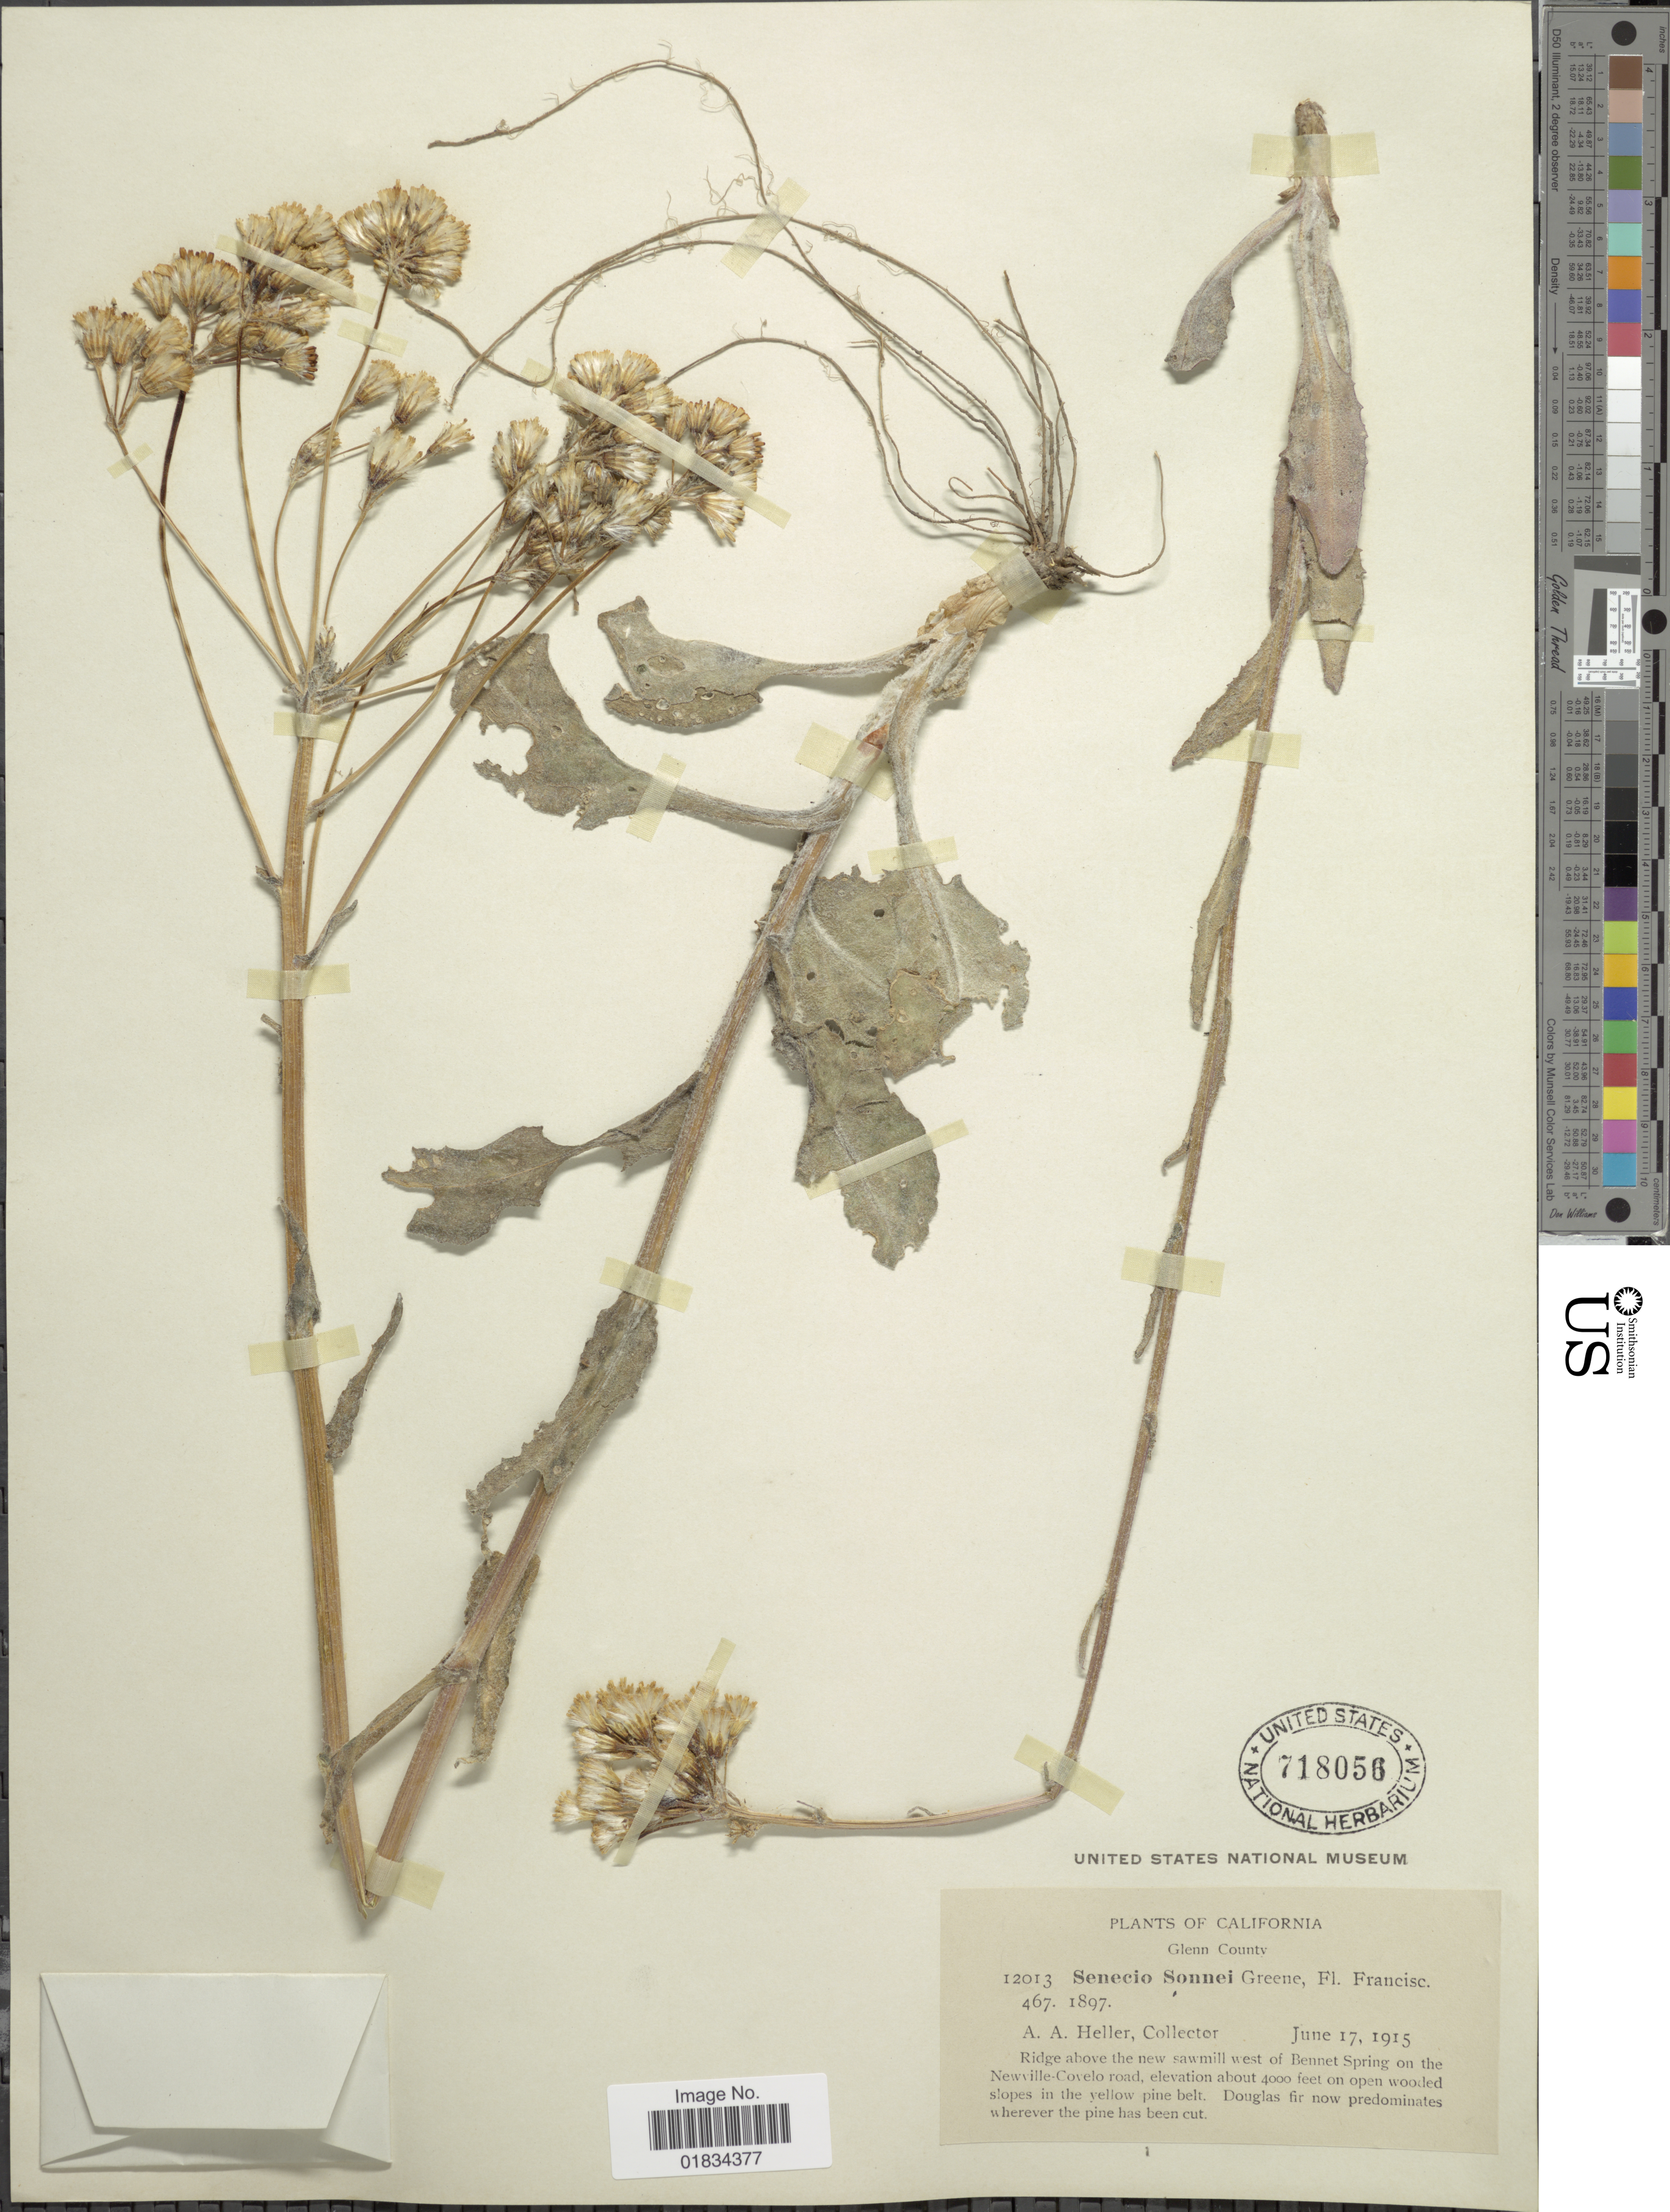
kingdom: Plantae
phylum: Tracheophyta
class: Magnoliopsida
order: Asterales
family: Asteraceae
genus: Senecio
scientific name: Senecio integerrimus var. major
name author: (A. Gray) Cronq.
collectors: A. A. Heller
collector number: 12013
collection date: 1915-06-17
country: United States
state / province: California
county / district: Glenn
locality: Glenn County. Ridge above the new sawmill west of Bennet Spring on the Newville-Covelo road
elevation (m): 1219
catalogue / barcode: US 718056